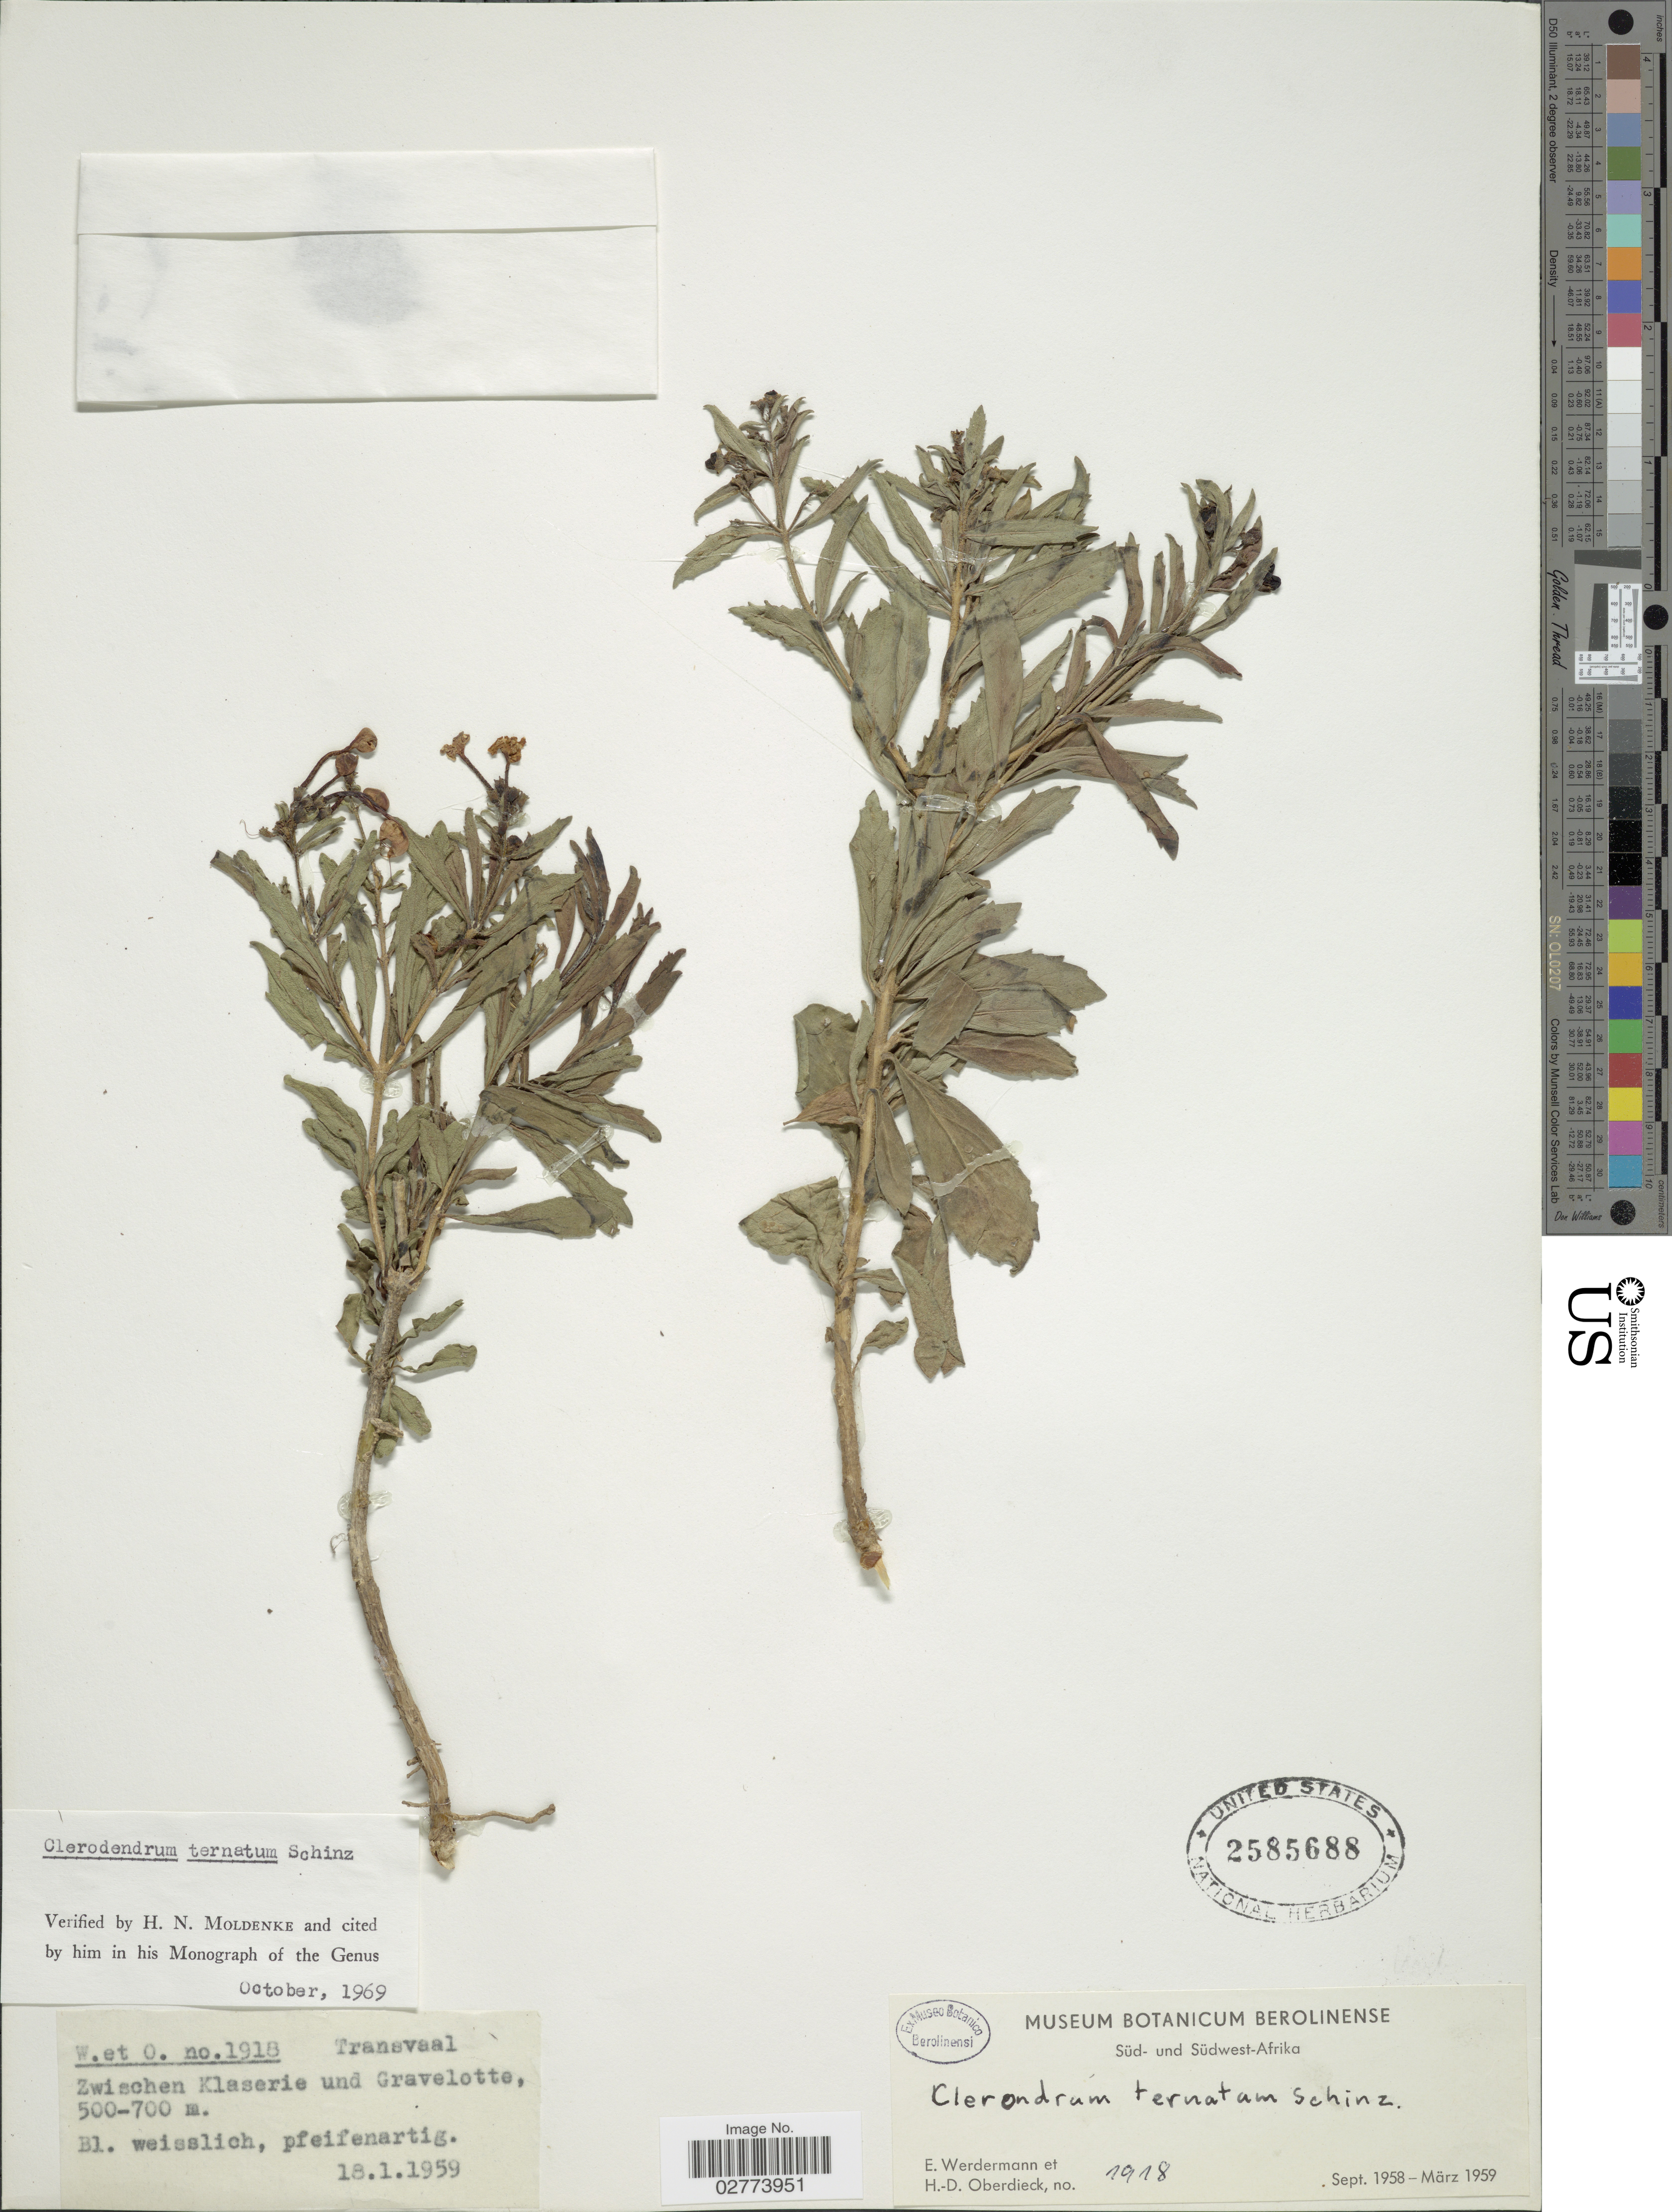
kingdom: Plantae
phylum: Tracheophyta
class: Magnoliopsida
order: Lamiales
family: Lamiaceae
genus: Clerodendrum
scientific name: Clerodendrum ternatum var. ternatum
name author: Schinz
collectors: E. Werdermann & H. Oberdieck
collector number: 1918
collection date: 1959-01-18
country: South Africa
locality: Transvaal. Zwischen Klaserie und Gravelotte.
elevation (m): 500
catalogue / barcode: US 2585688